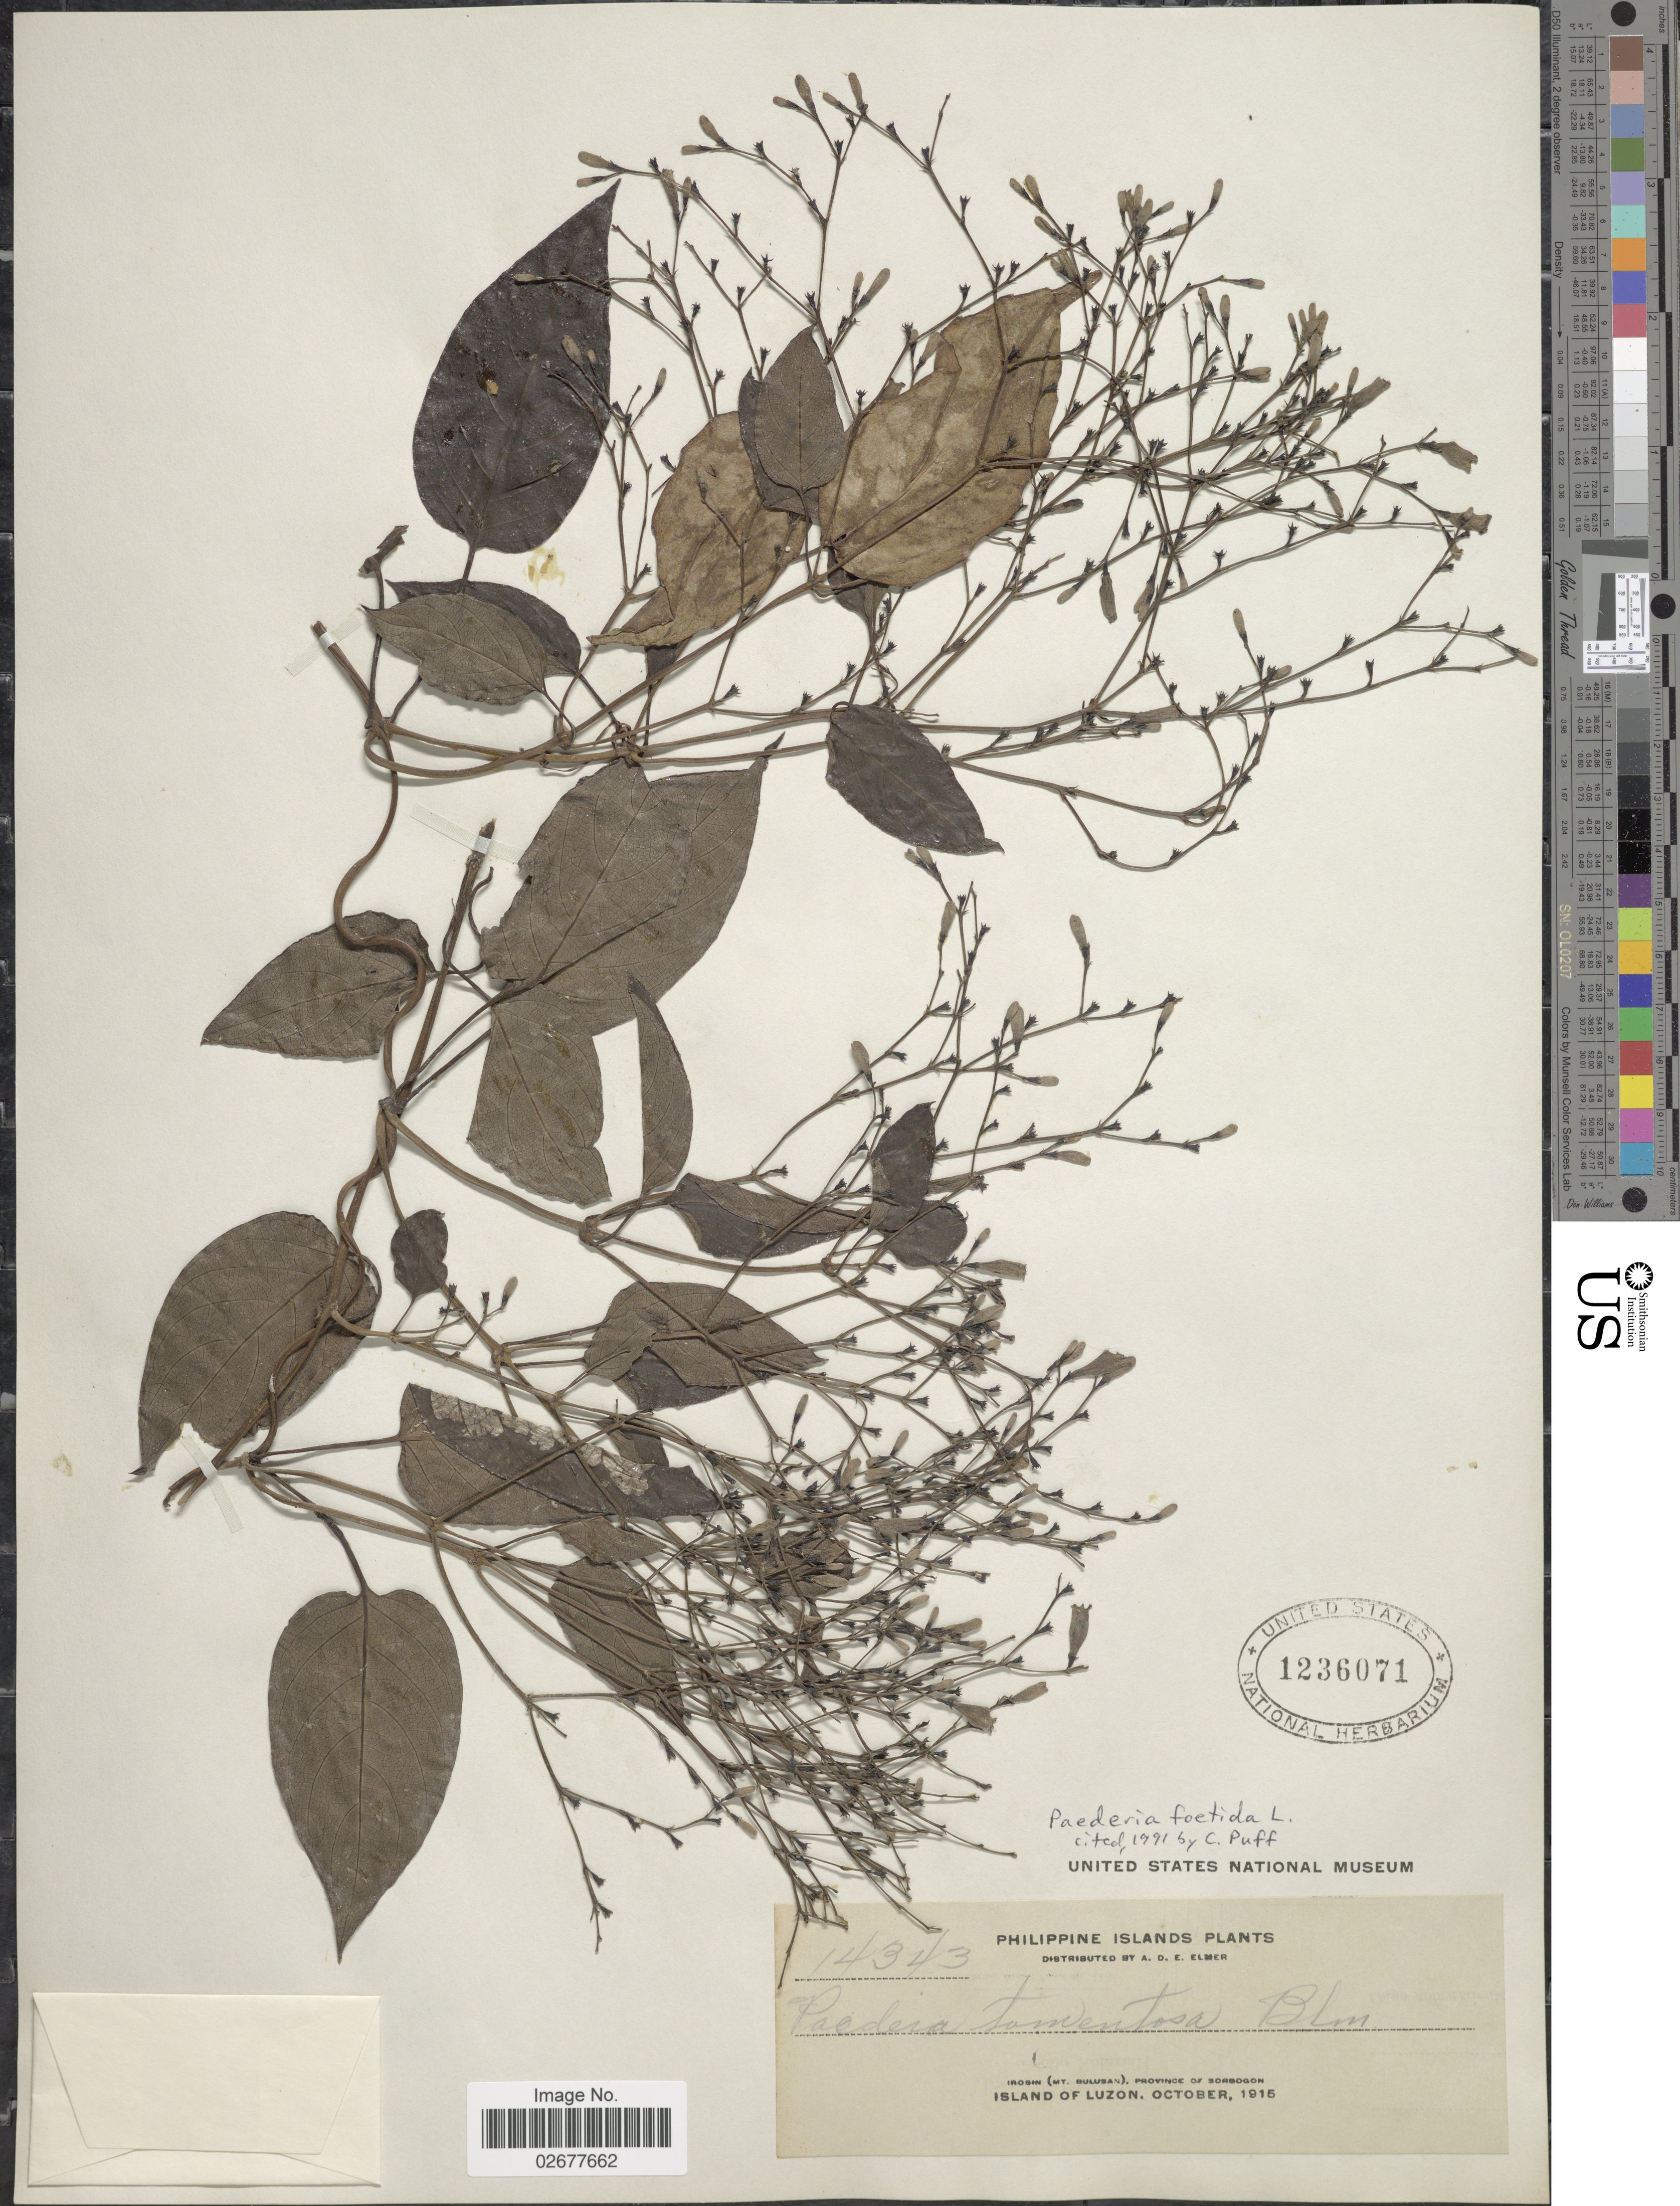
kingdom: Plantae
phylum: Tracheophyta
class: Magnoliopsida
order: Gentianales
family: Rubiaceae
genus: Paederia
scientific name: Paederia foetida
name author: Wall.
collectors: A. D. E. Elmer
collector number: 14343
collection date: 1915-10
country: Philippines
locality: Philippine Islands. Irosin (Mt. Bulusan), Province of Sorsogon. Island of Luzon.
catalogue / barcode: US 1236071